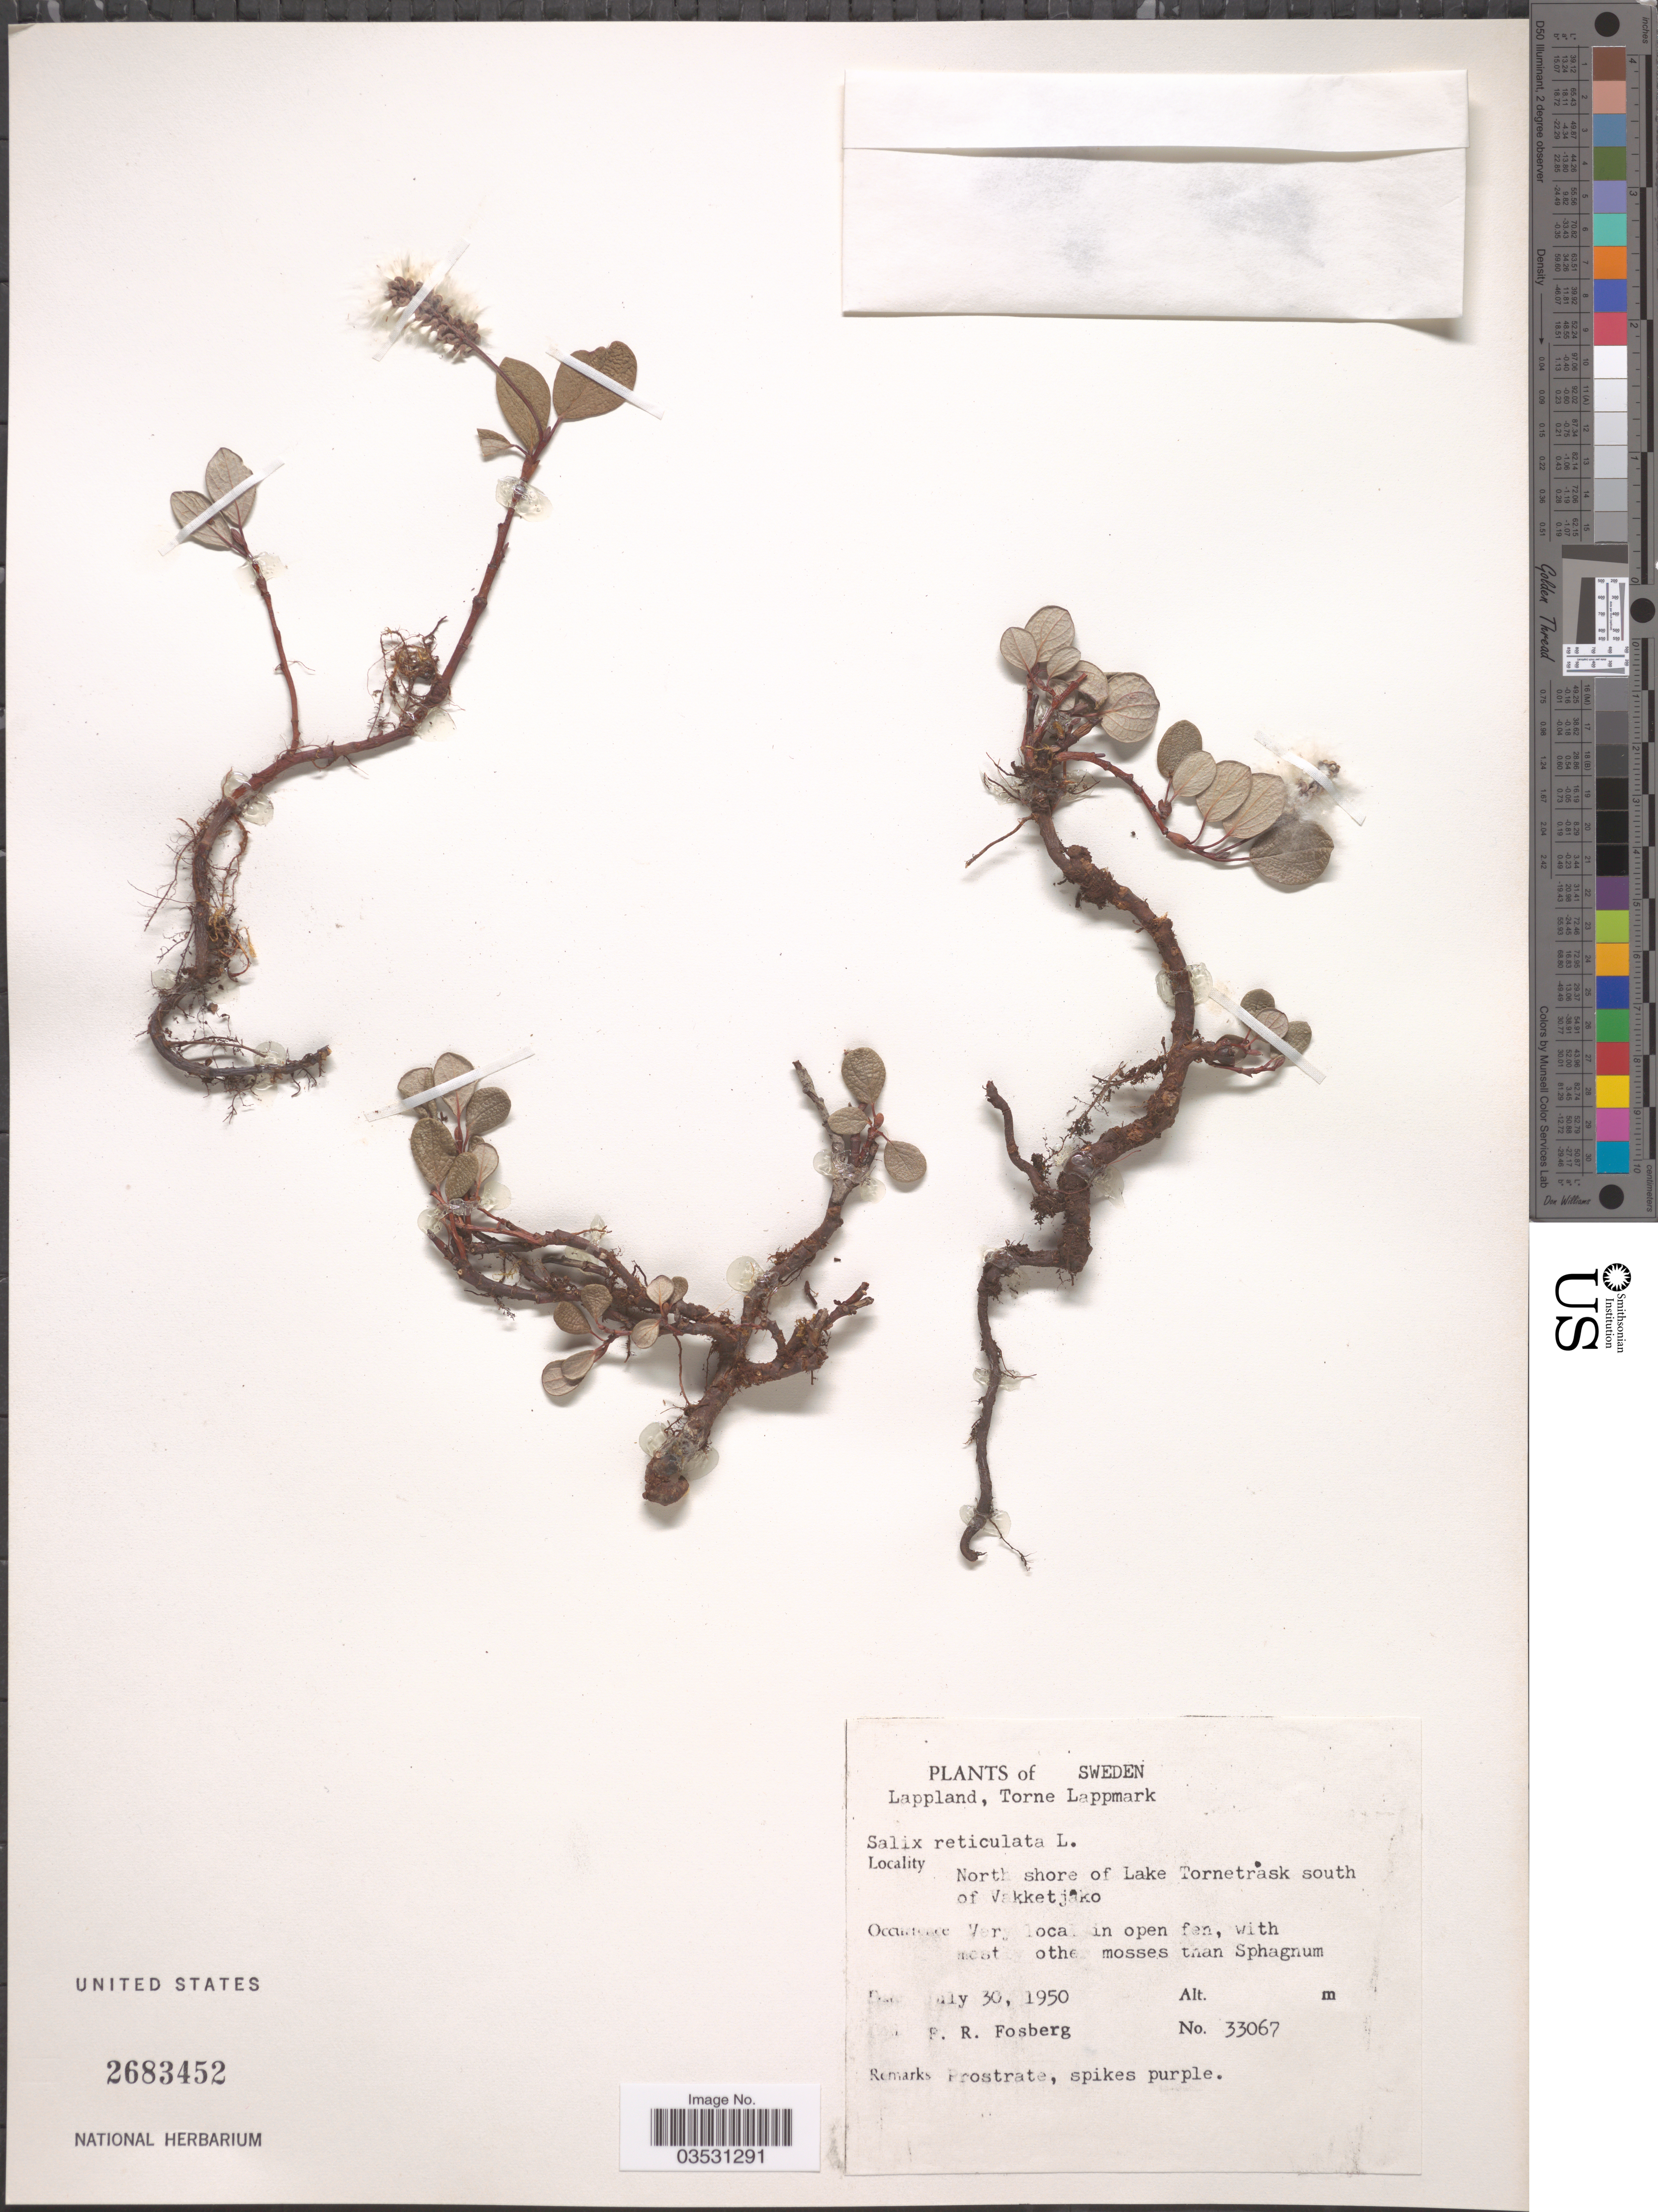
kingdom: Plantae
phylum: Tracheophyta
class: Magnoliopsida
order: Malpighiales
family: Salicaceae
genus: Salix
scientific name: Salix reticulata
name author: L.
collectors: F. R. Fosberg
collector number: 33067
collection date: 1950-07-30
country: Sweden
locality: Lappland, Torne Lappmark. North shore of Lake Tornetrask south of Vakketjako.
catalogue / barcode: US 2683452